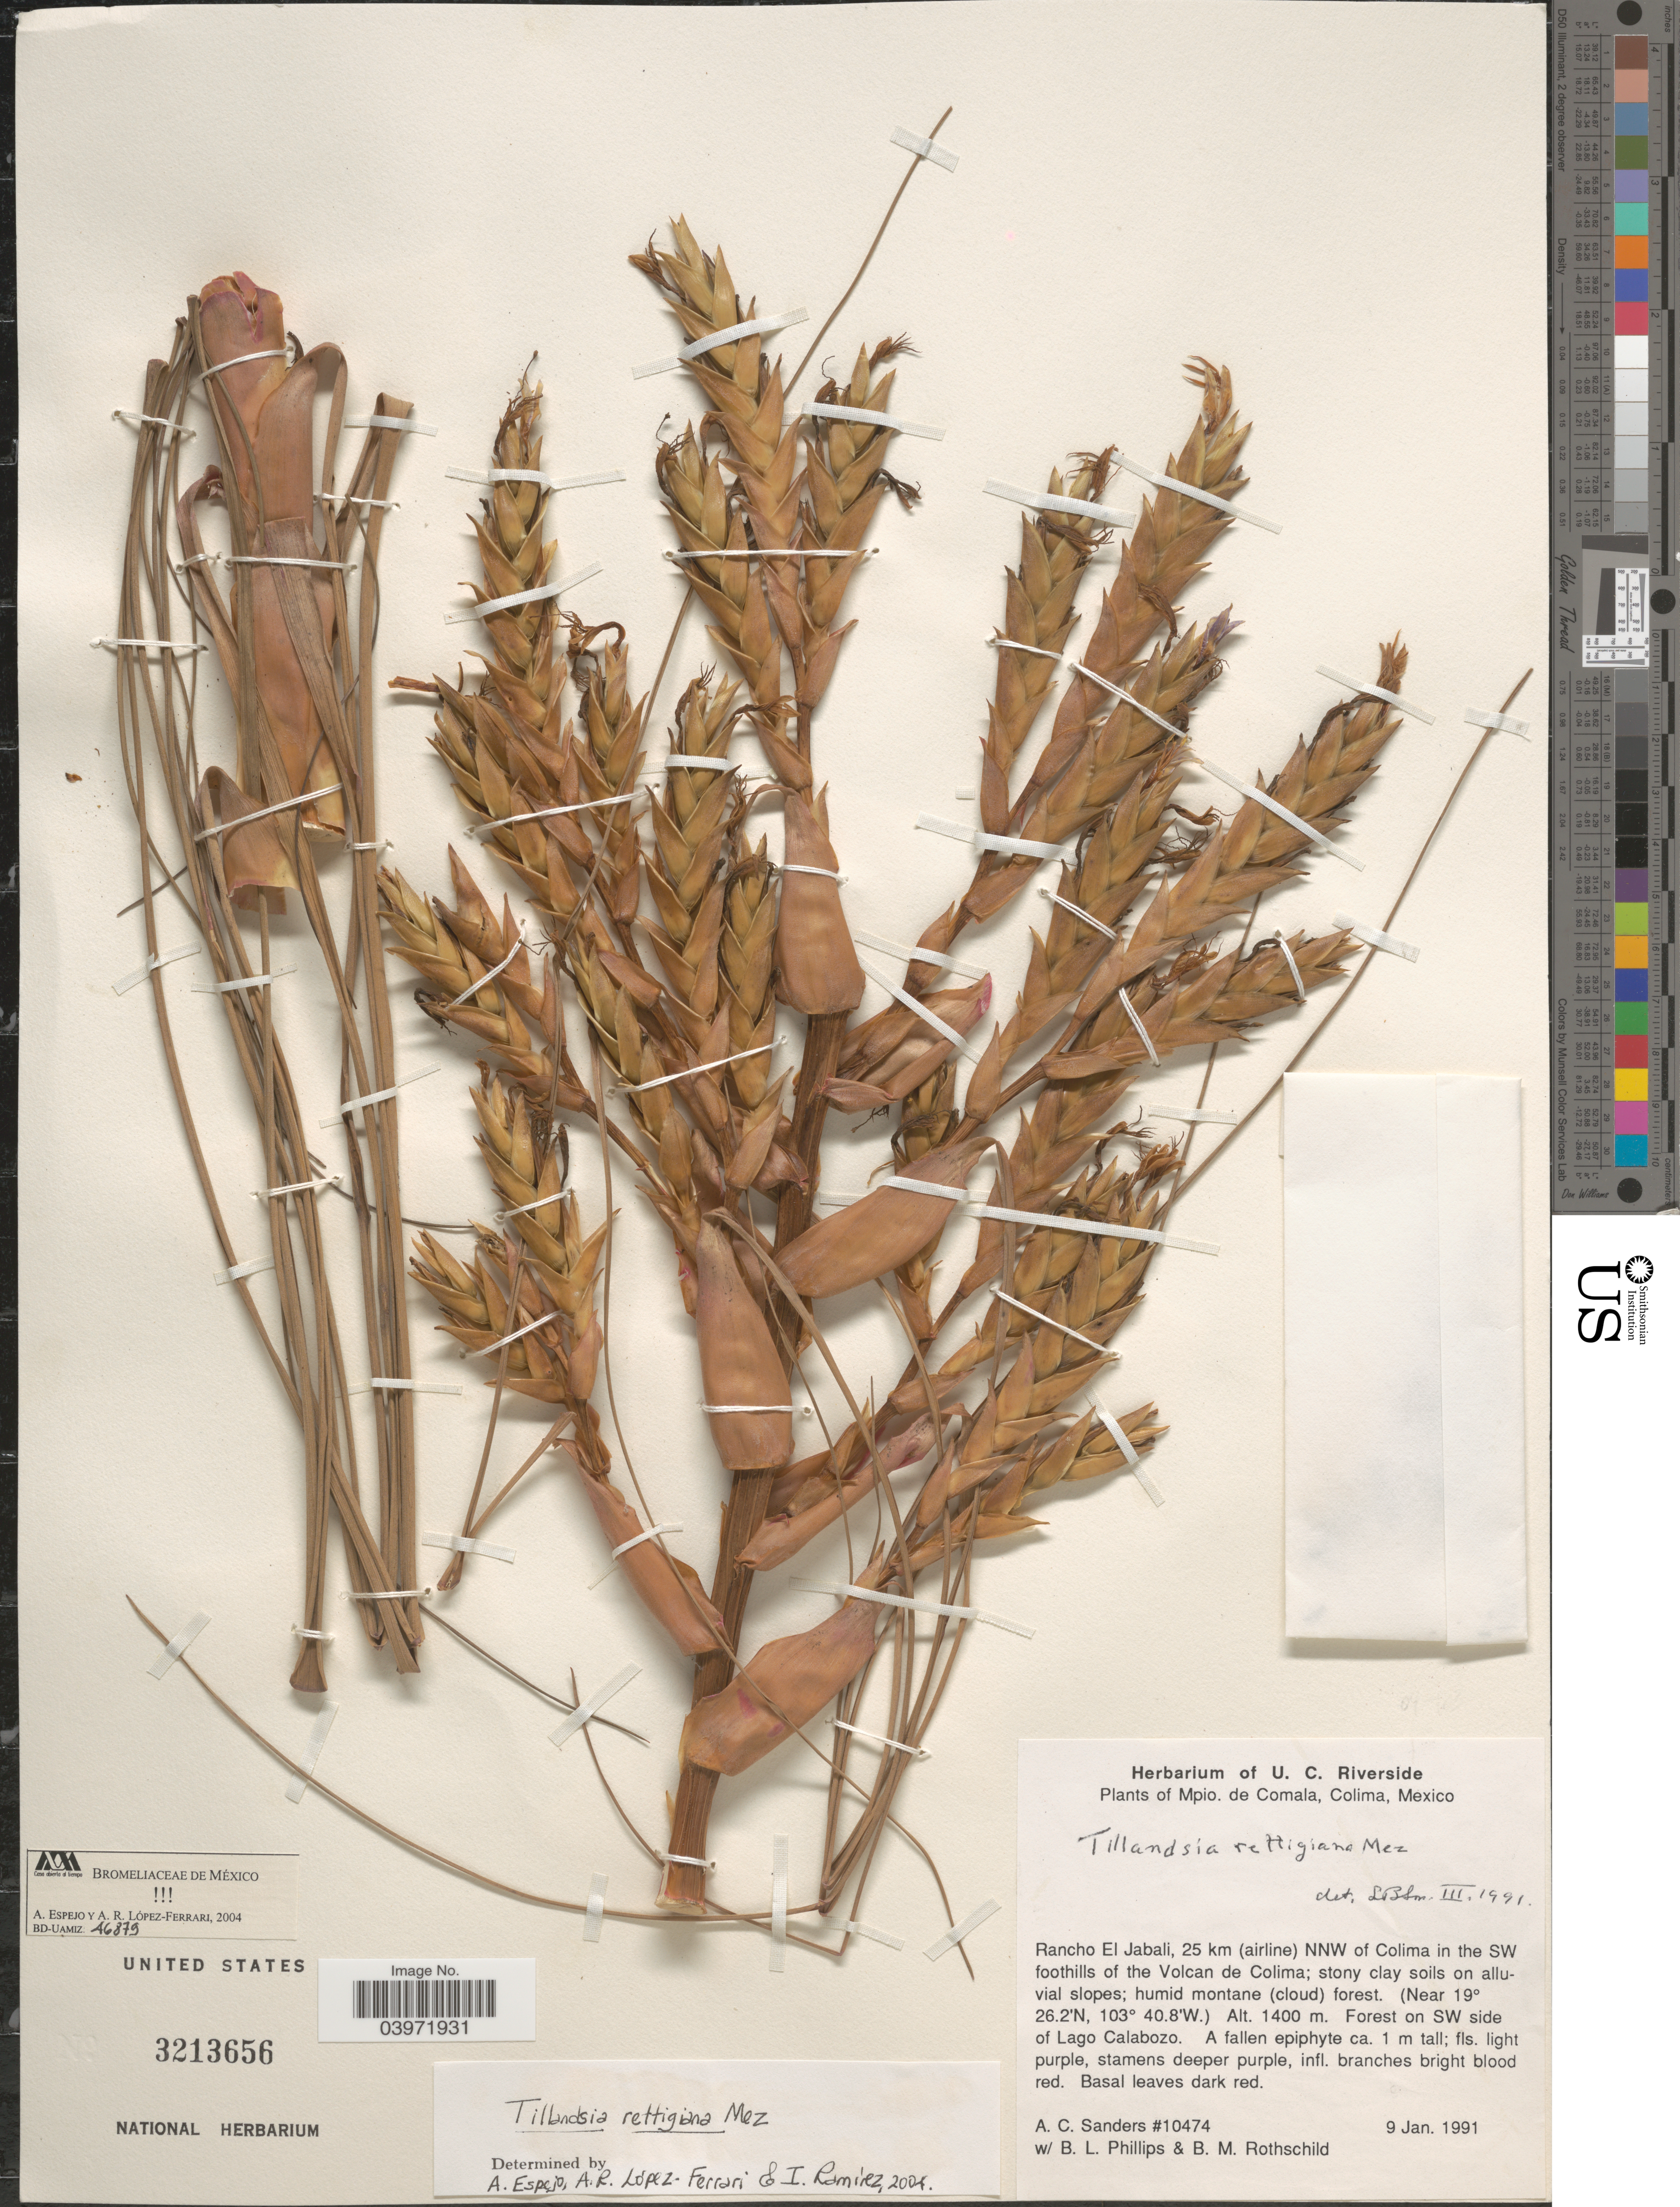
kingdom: Plantae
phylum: Tracheophyta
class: Liliopsida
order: Poales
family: Bromeliaceae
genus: Tillandsia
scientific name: Tillandsia rettigiana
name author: Mez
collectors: A. Sanders, B. L. Phillips & B. Rothschild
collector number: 10474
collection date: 1991-01-09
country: Mexico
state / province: Colima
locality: Mpio. de Comala. Rancho El Jabali, 25 km (airline) NNW of Colima in the SW foothills of the Volcan de Colima. Forest on SW side of Lago Calabozo.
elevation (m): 1400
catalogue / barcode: US 3213656